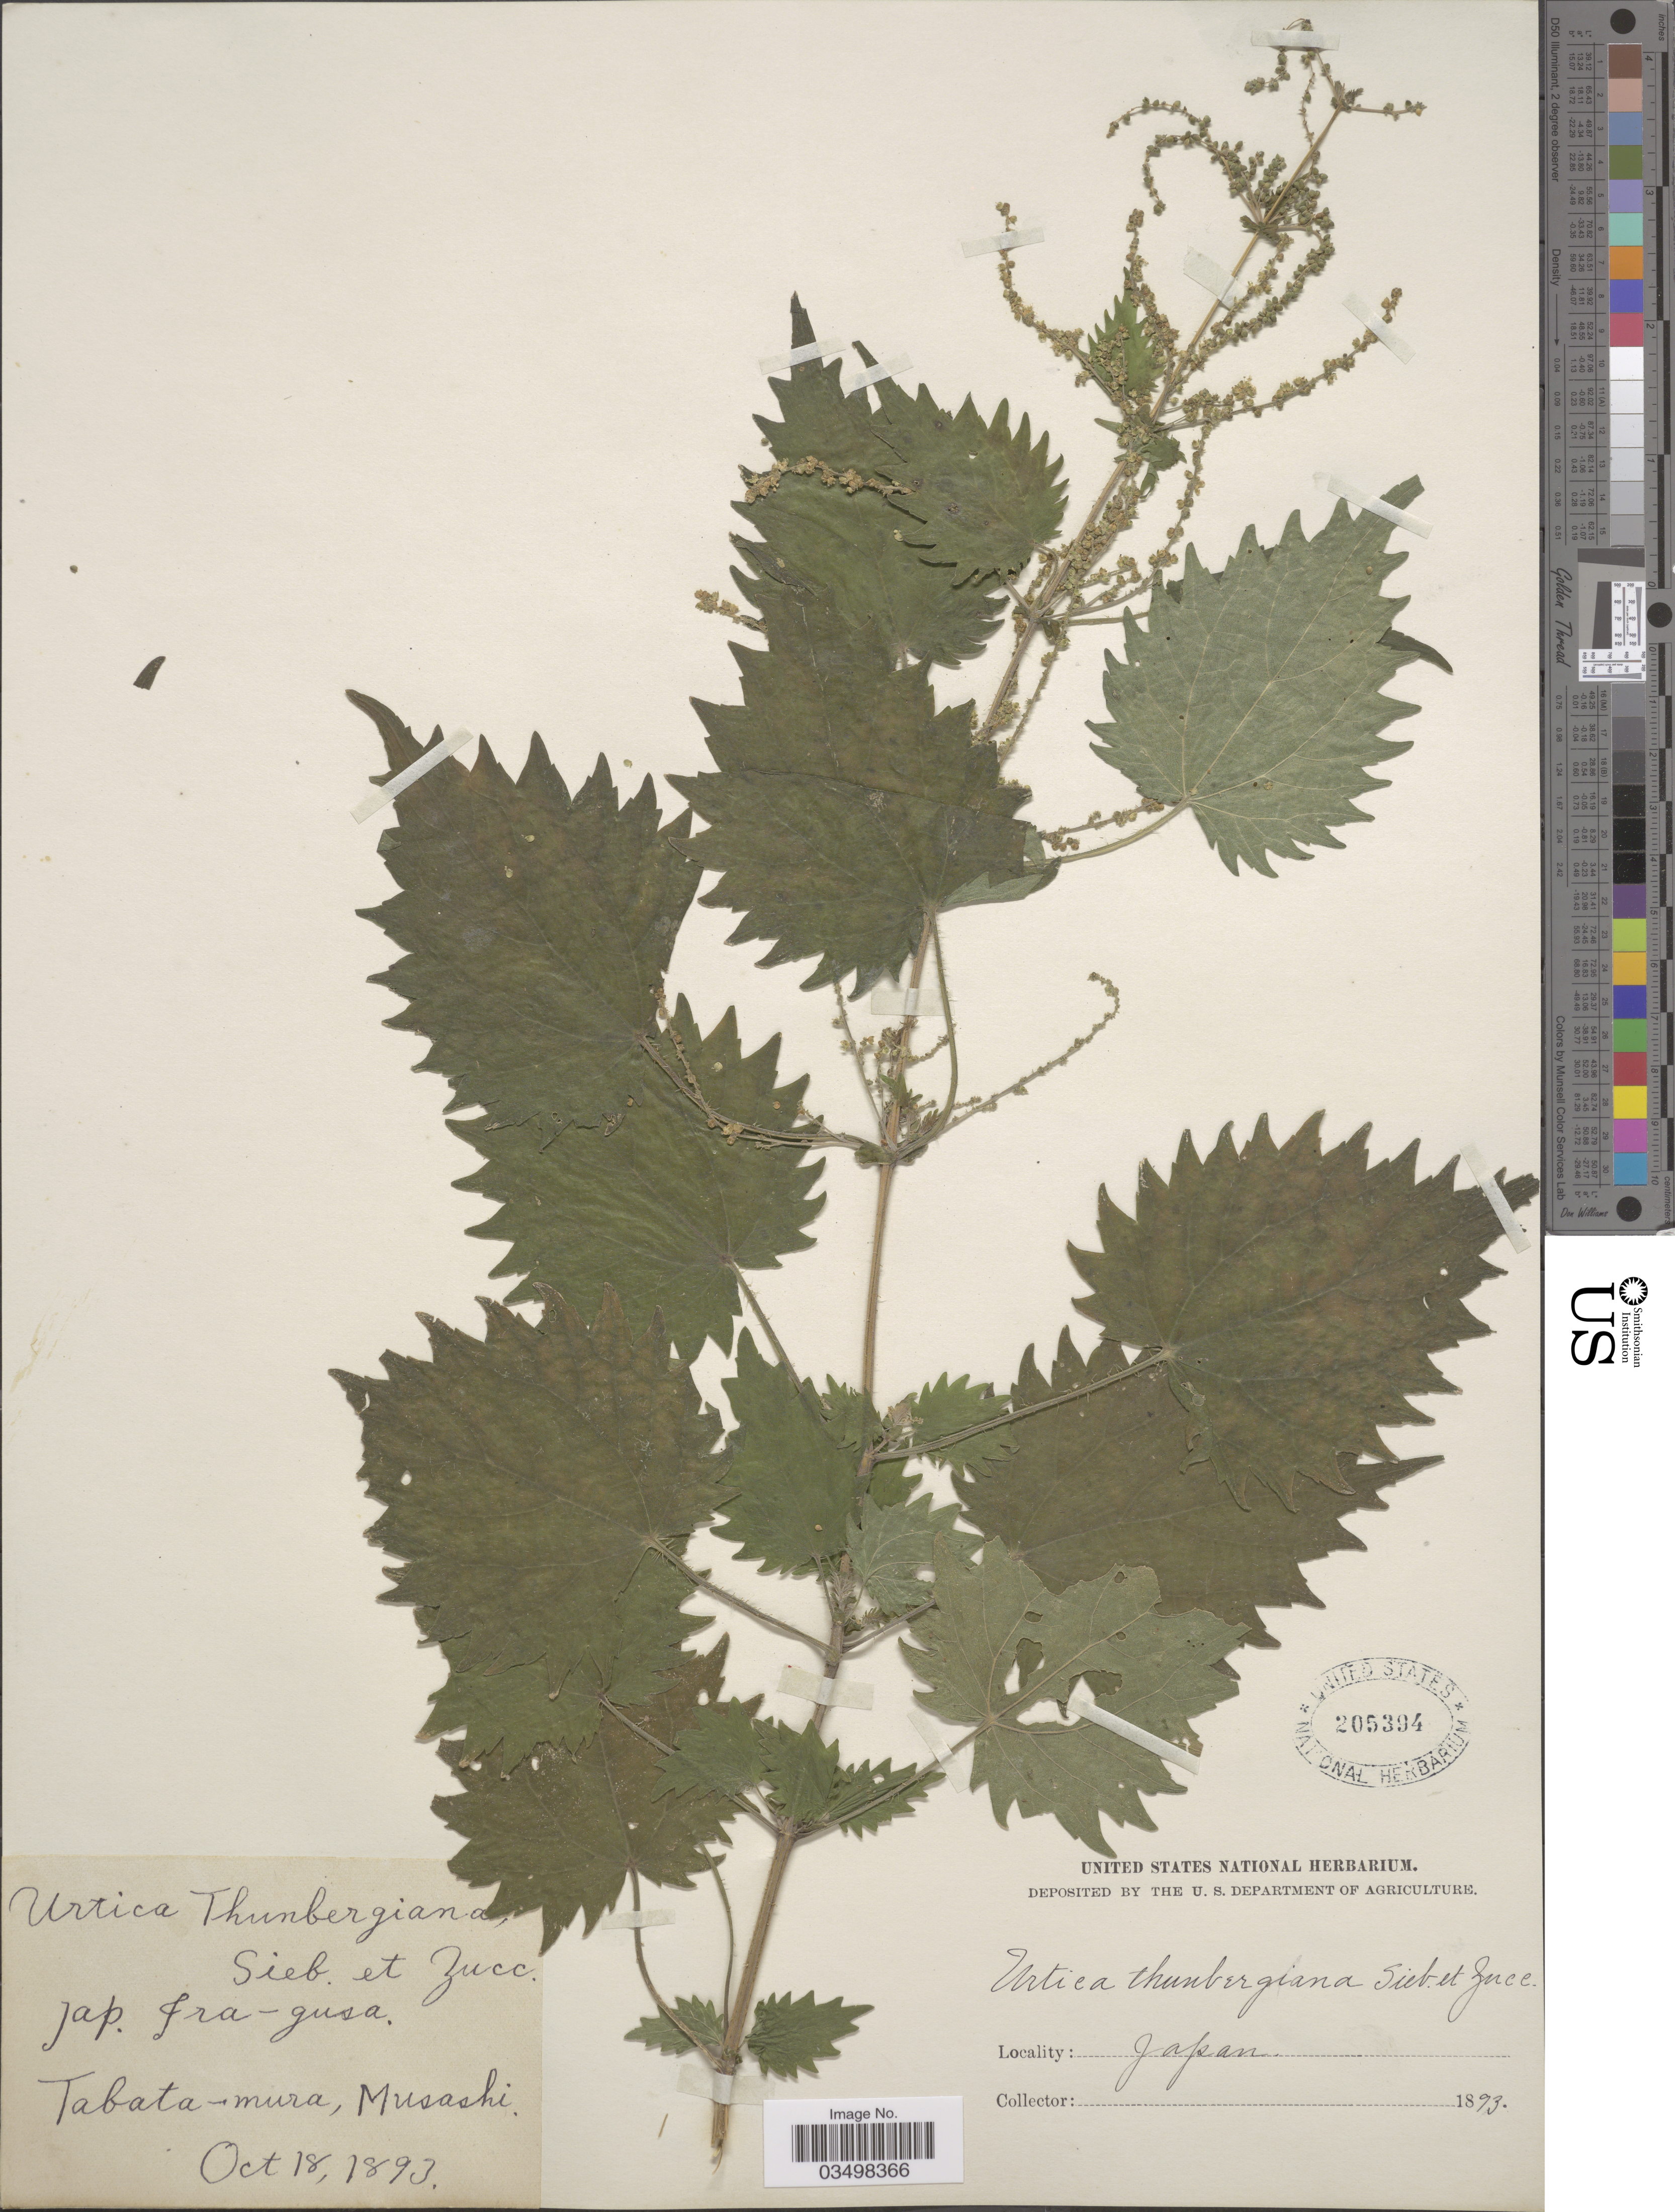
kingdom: Plantae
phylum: Tracheophyta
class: Magnoliopsida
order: Rosales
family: Urticaceae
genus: Urtica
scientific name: Urtica thunbergiana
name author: Siebold & Zucc.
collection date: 1893-10-18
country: Japan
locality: Tabata-mura, Musashi.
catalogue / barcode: US 205394